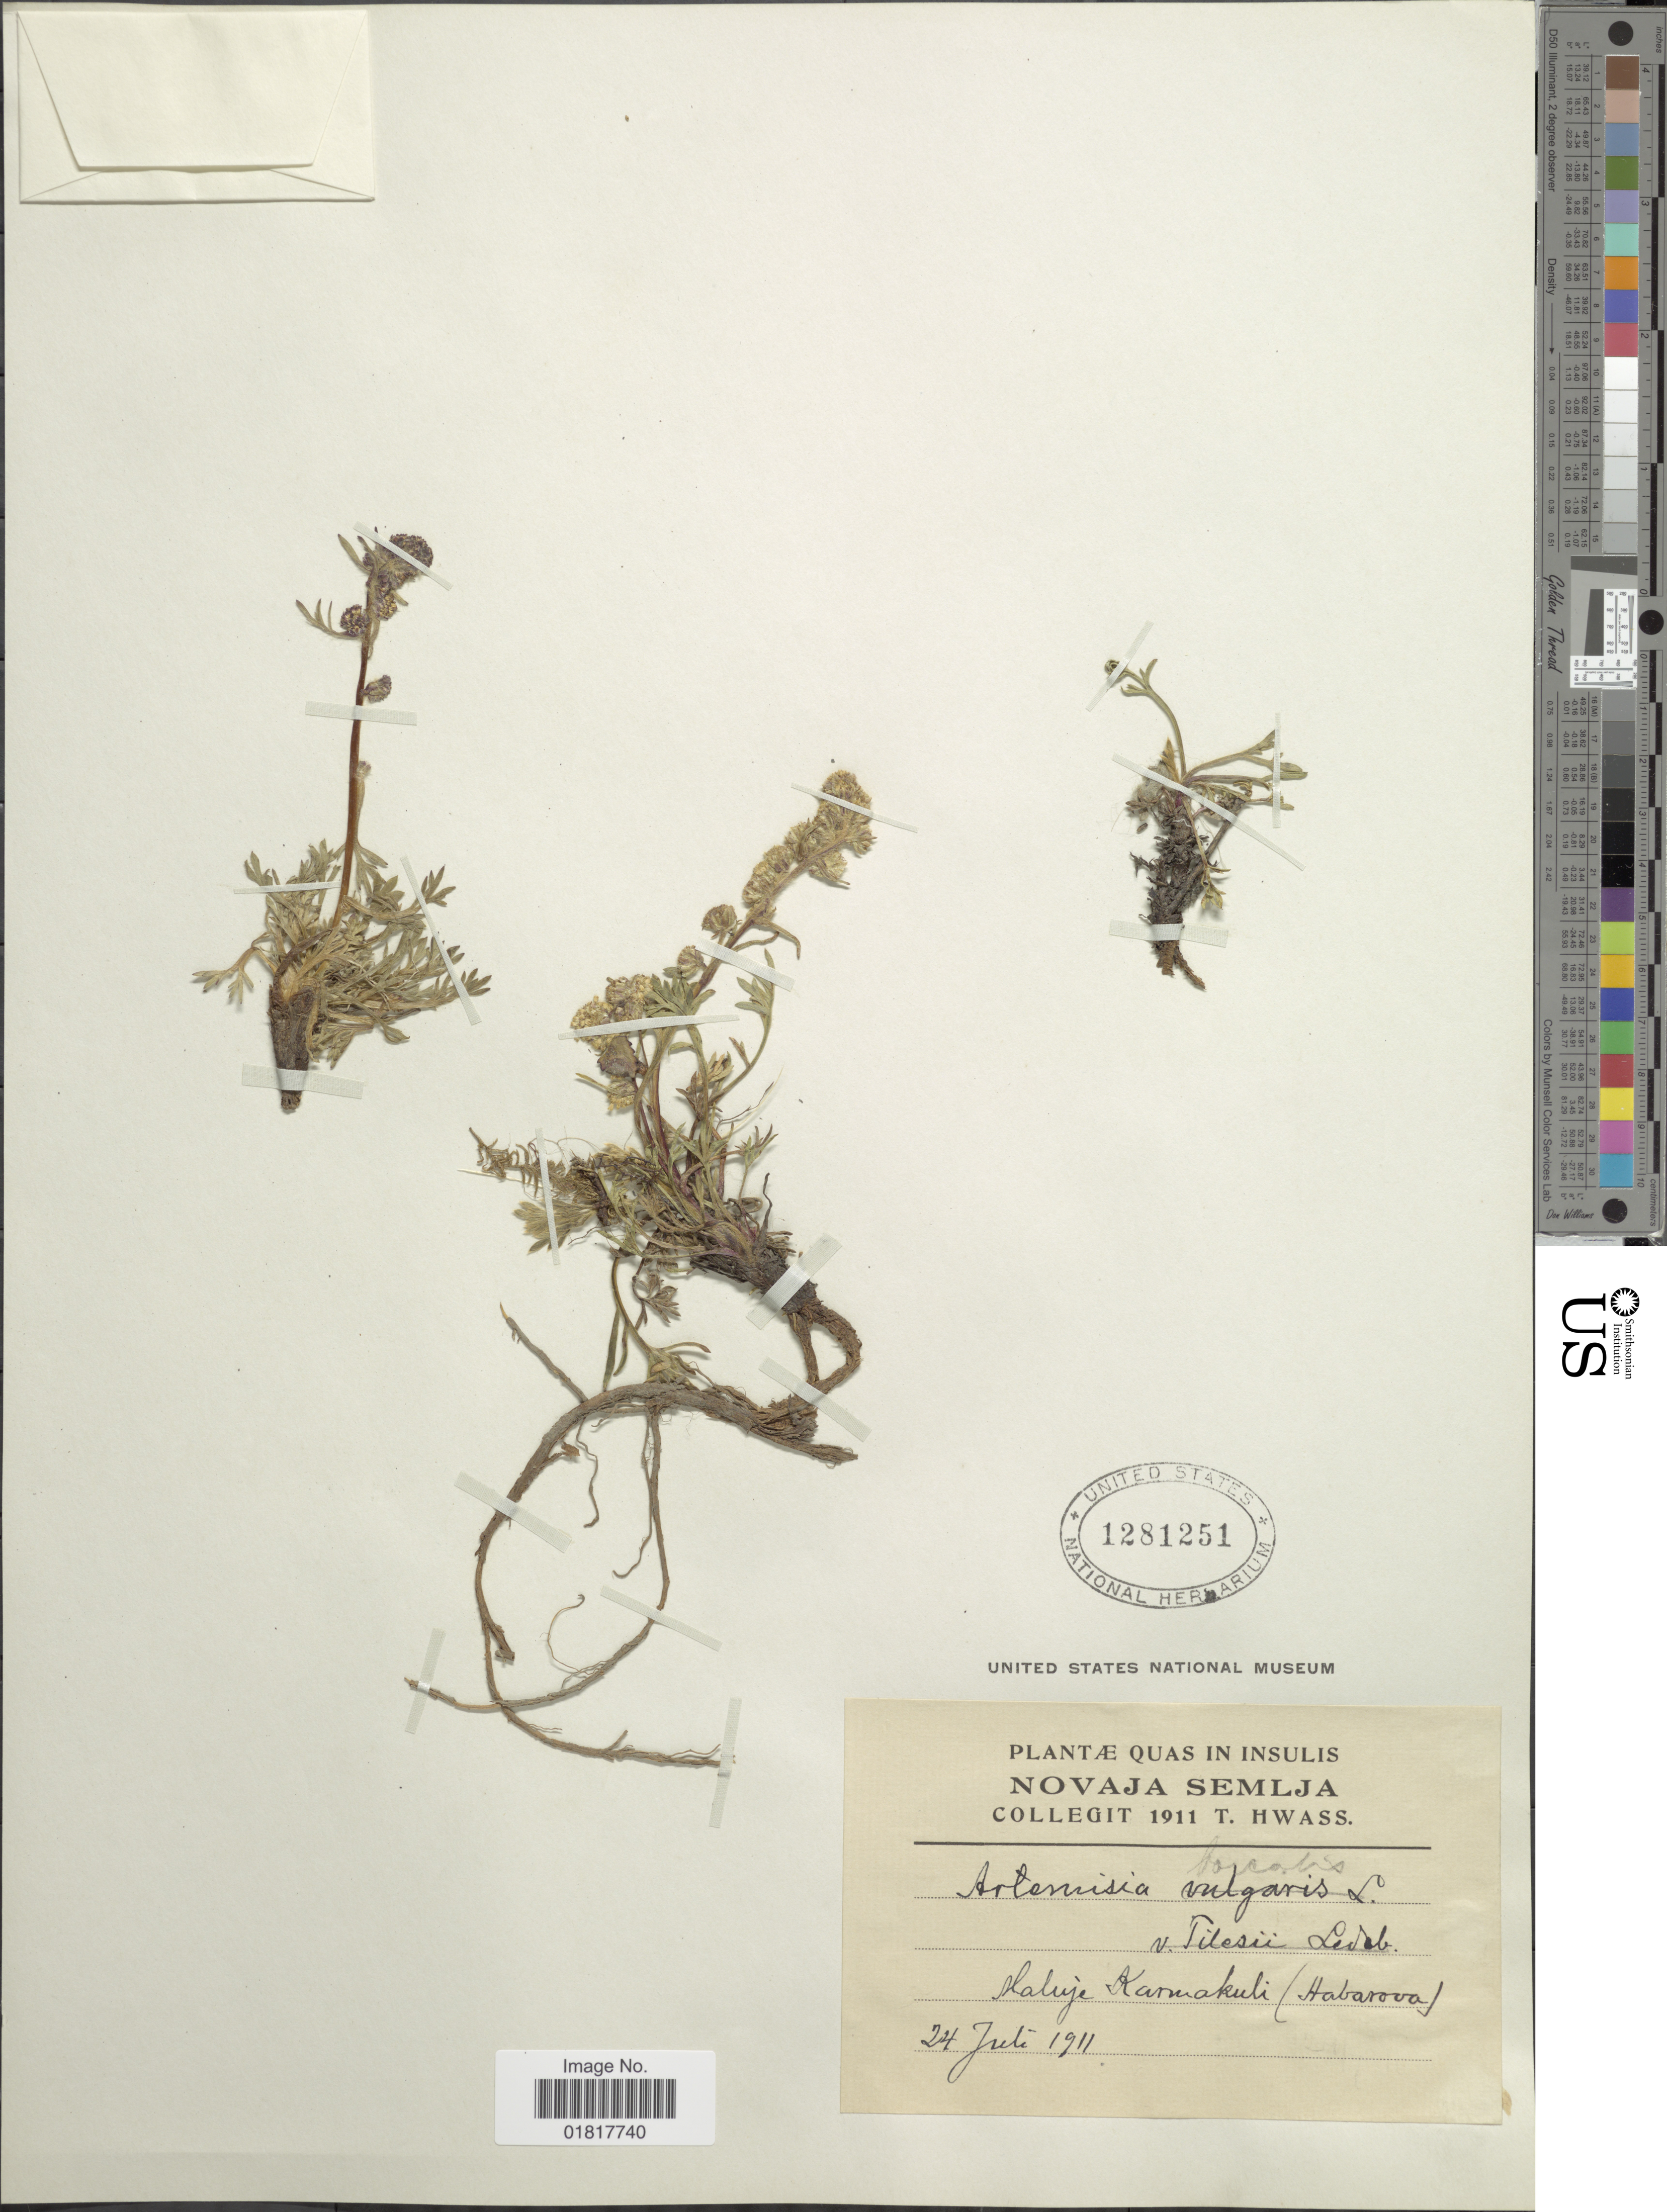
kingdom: Plantae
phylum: Tracheophyta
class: Magnoliopsida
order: Asterales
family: Asteraceae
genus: Artemisia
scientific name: Artemisia borealis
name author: Pall.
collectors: T. Hwass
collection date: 1911-07-24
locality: Quas in insulis, Novaja Semlja, Haluje Karmakuli (Habarova)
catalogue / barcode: US 1281251